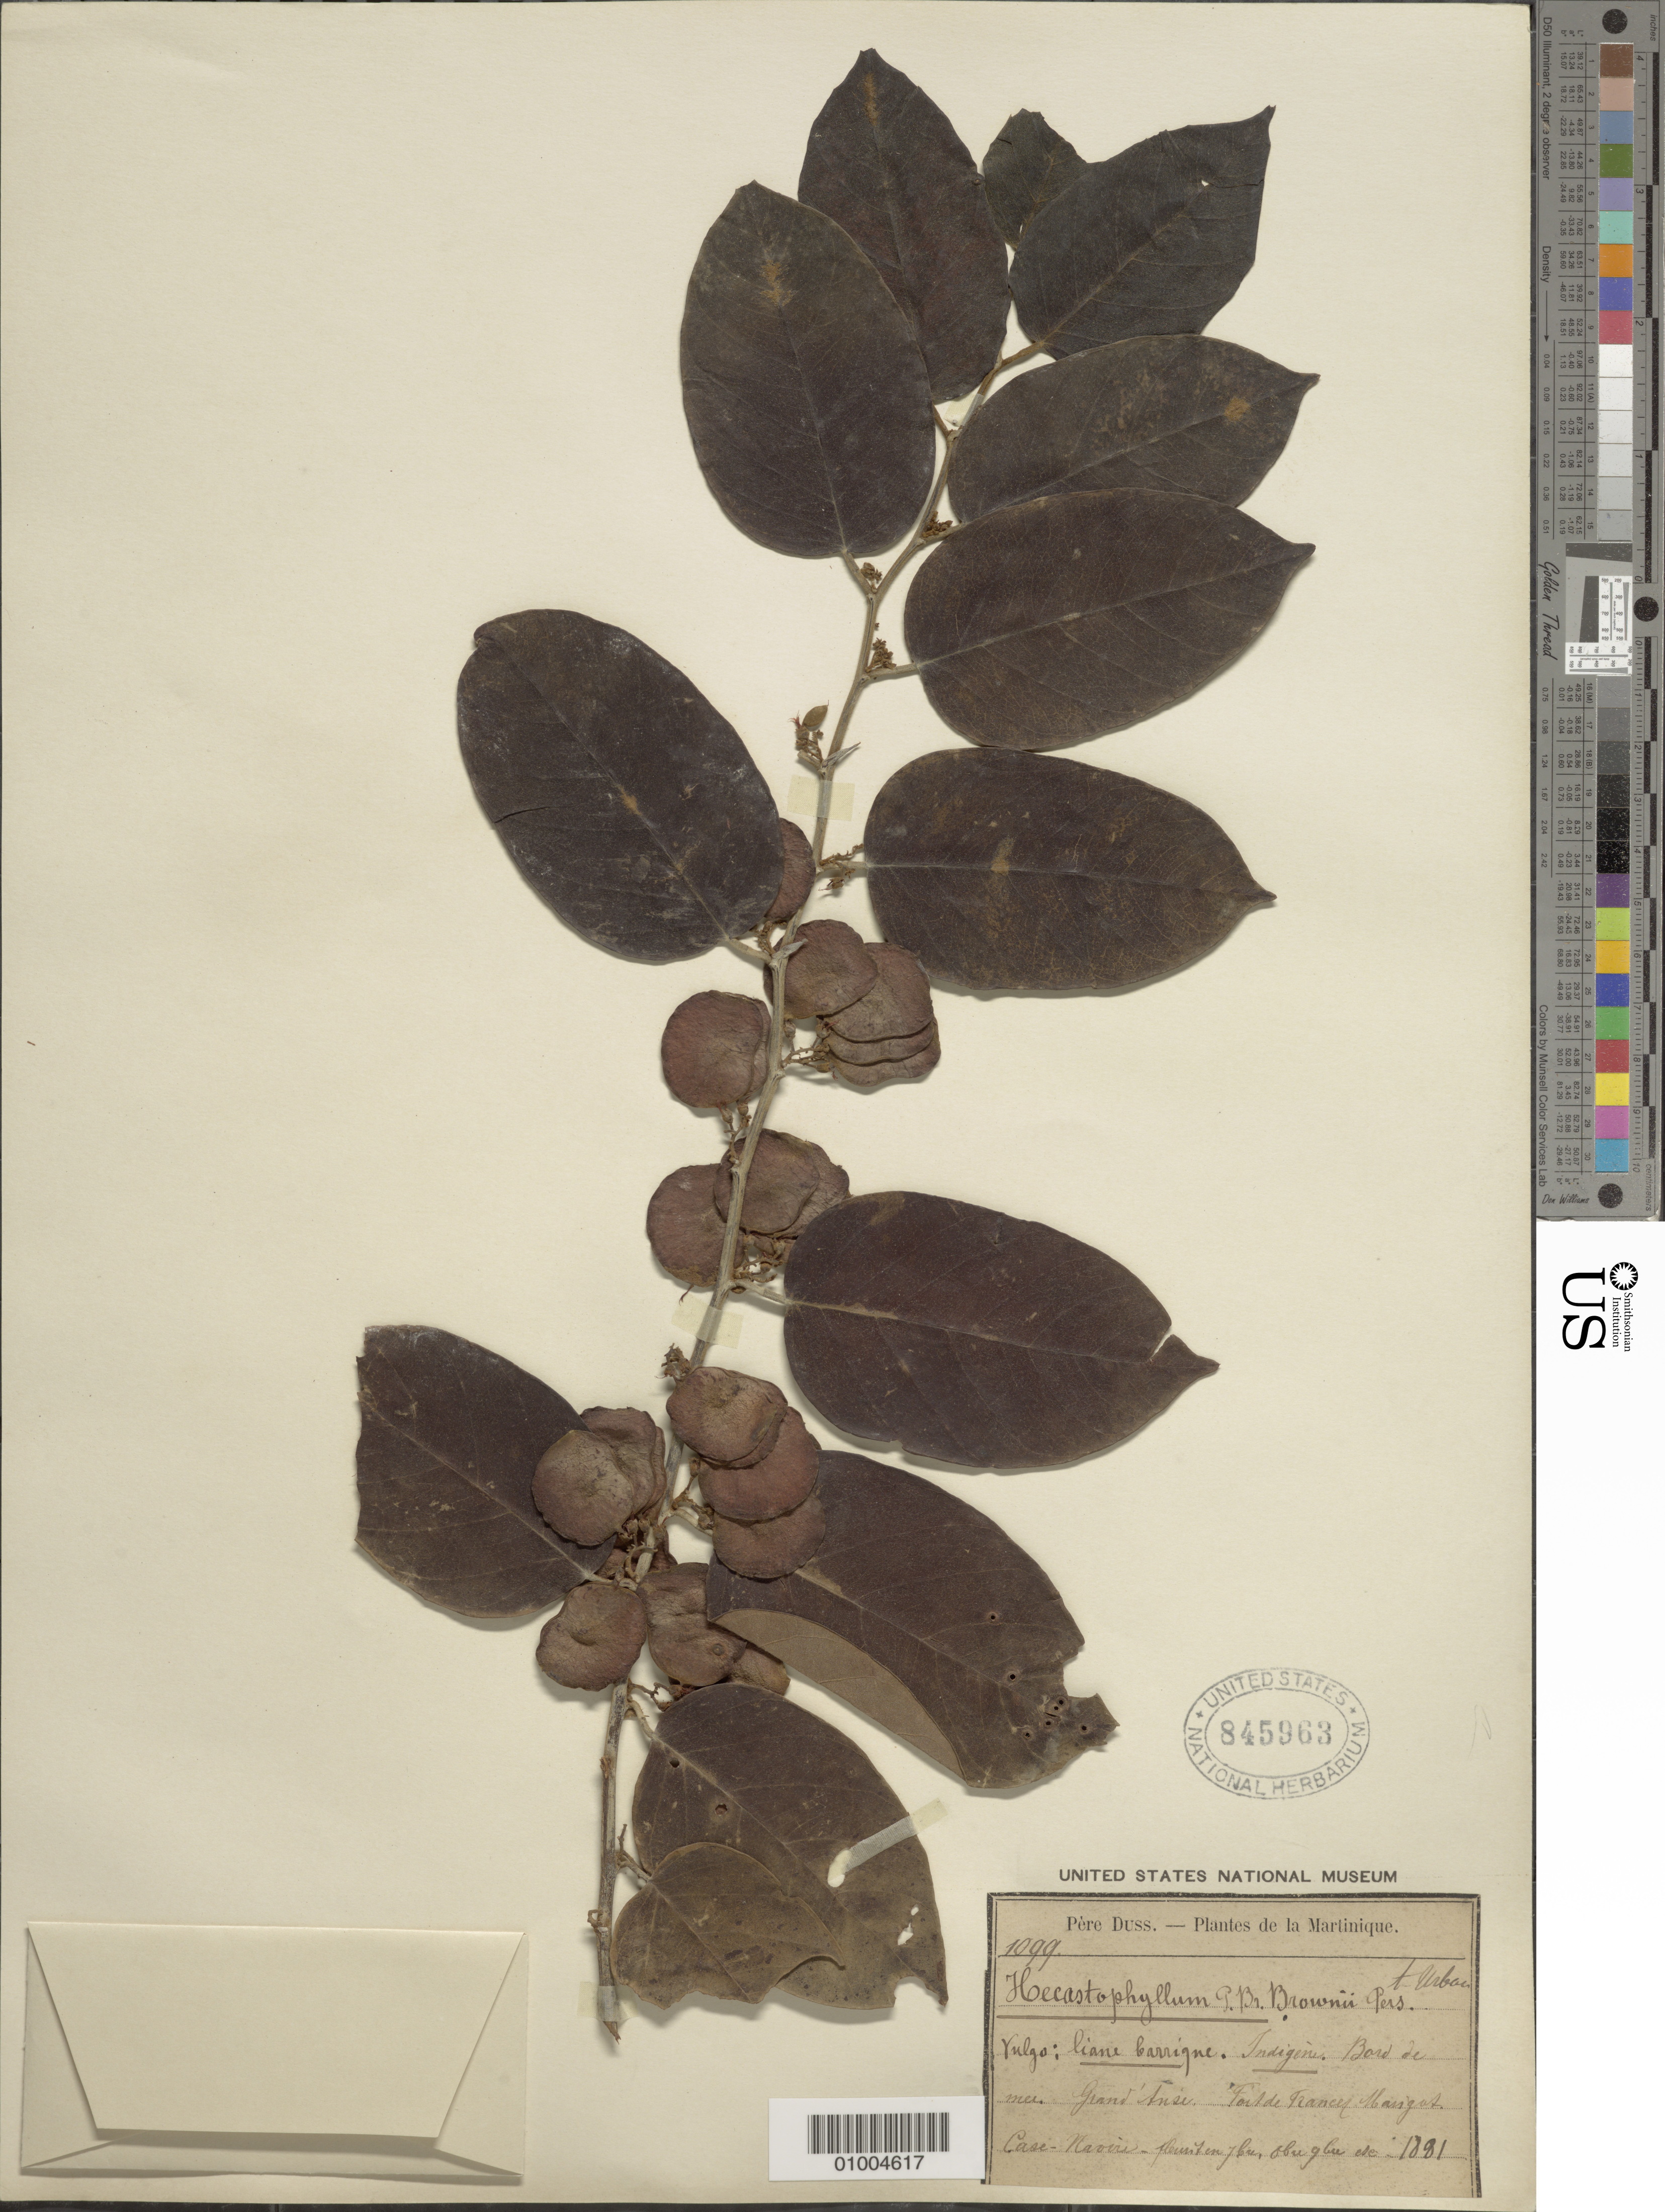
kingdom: Plantae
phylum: Tracheophyta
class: Magnoliopsida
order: Fabales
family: Fabaceae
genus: Dalbergia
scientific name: Dalbergia ecastaphyllum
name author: (L.) Taub.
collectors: Père Duss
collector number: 1099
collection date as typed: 1881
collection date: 1881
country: Martinique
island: Martinique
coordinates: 0 N, 0 E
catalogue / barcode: US 845963